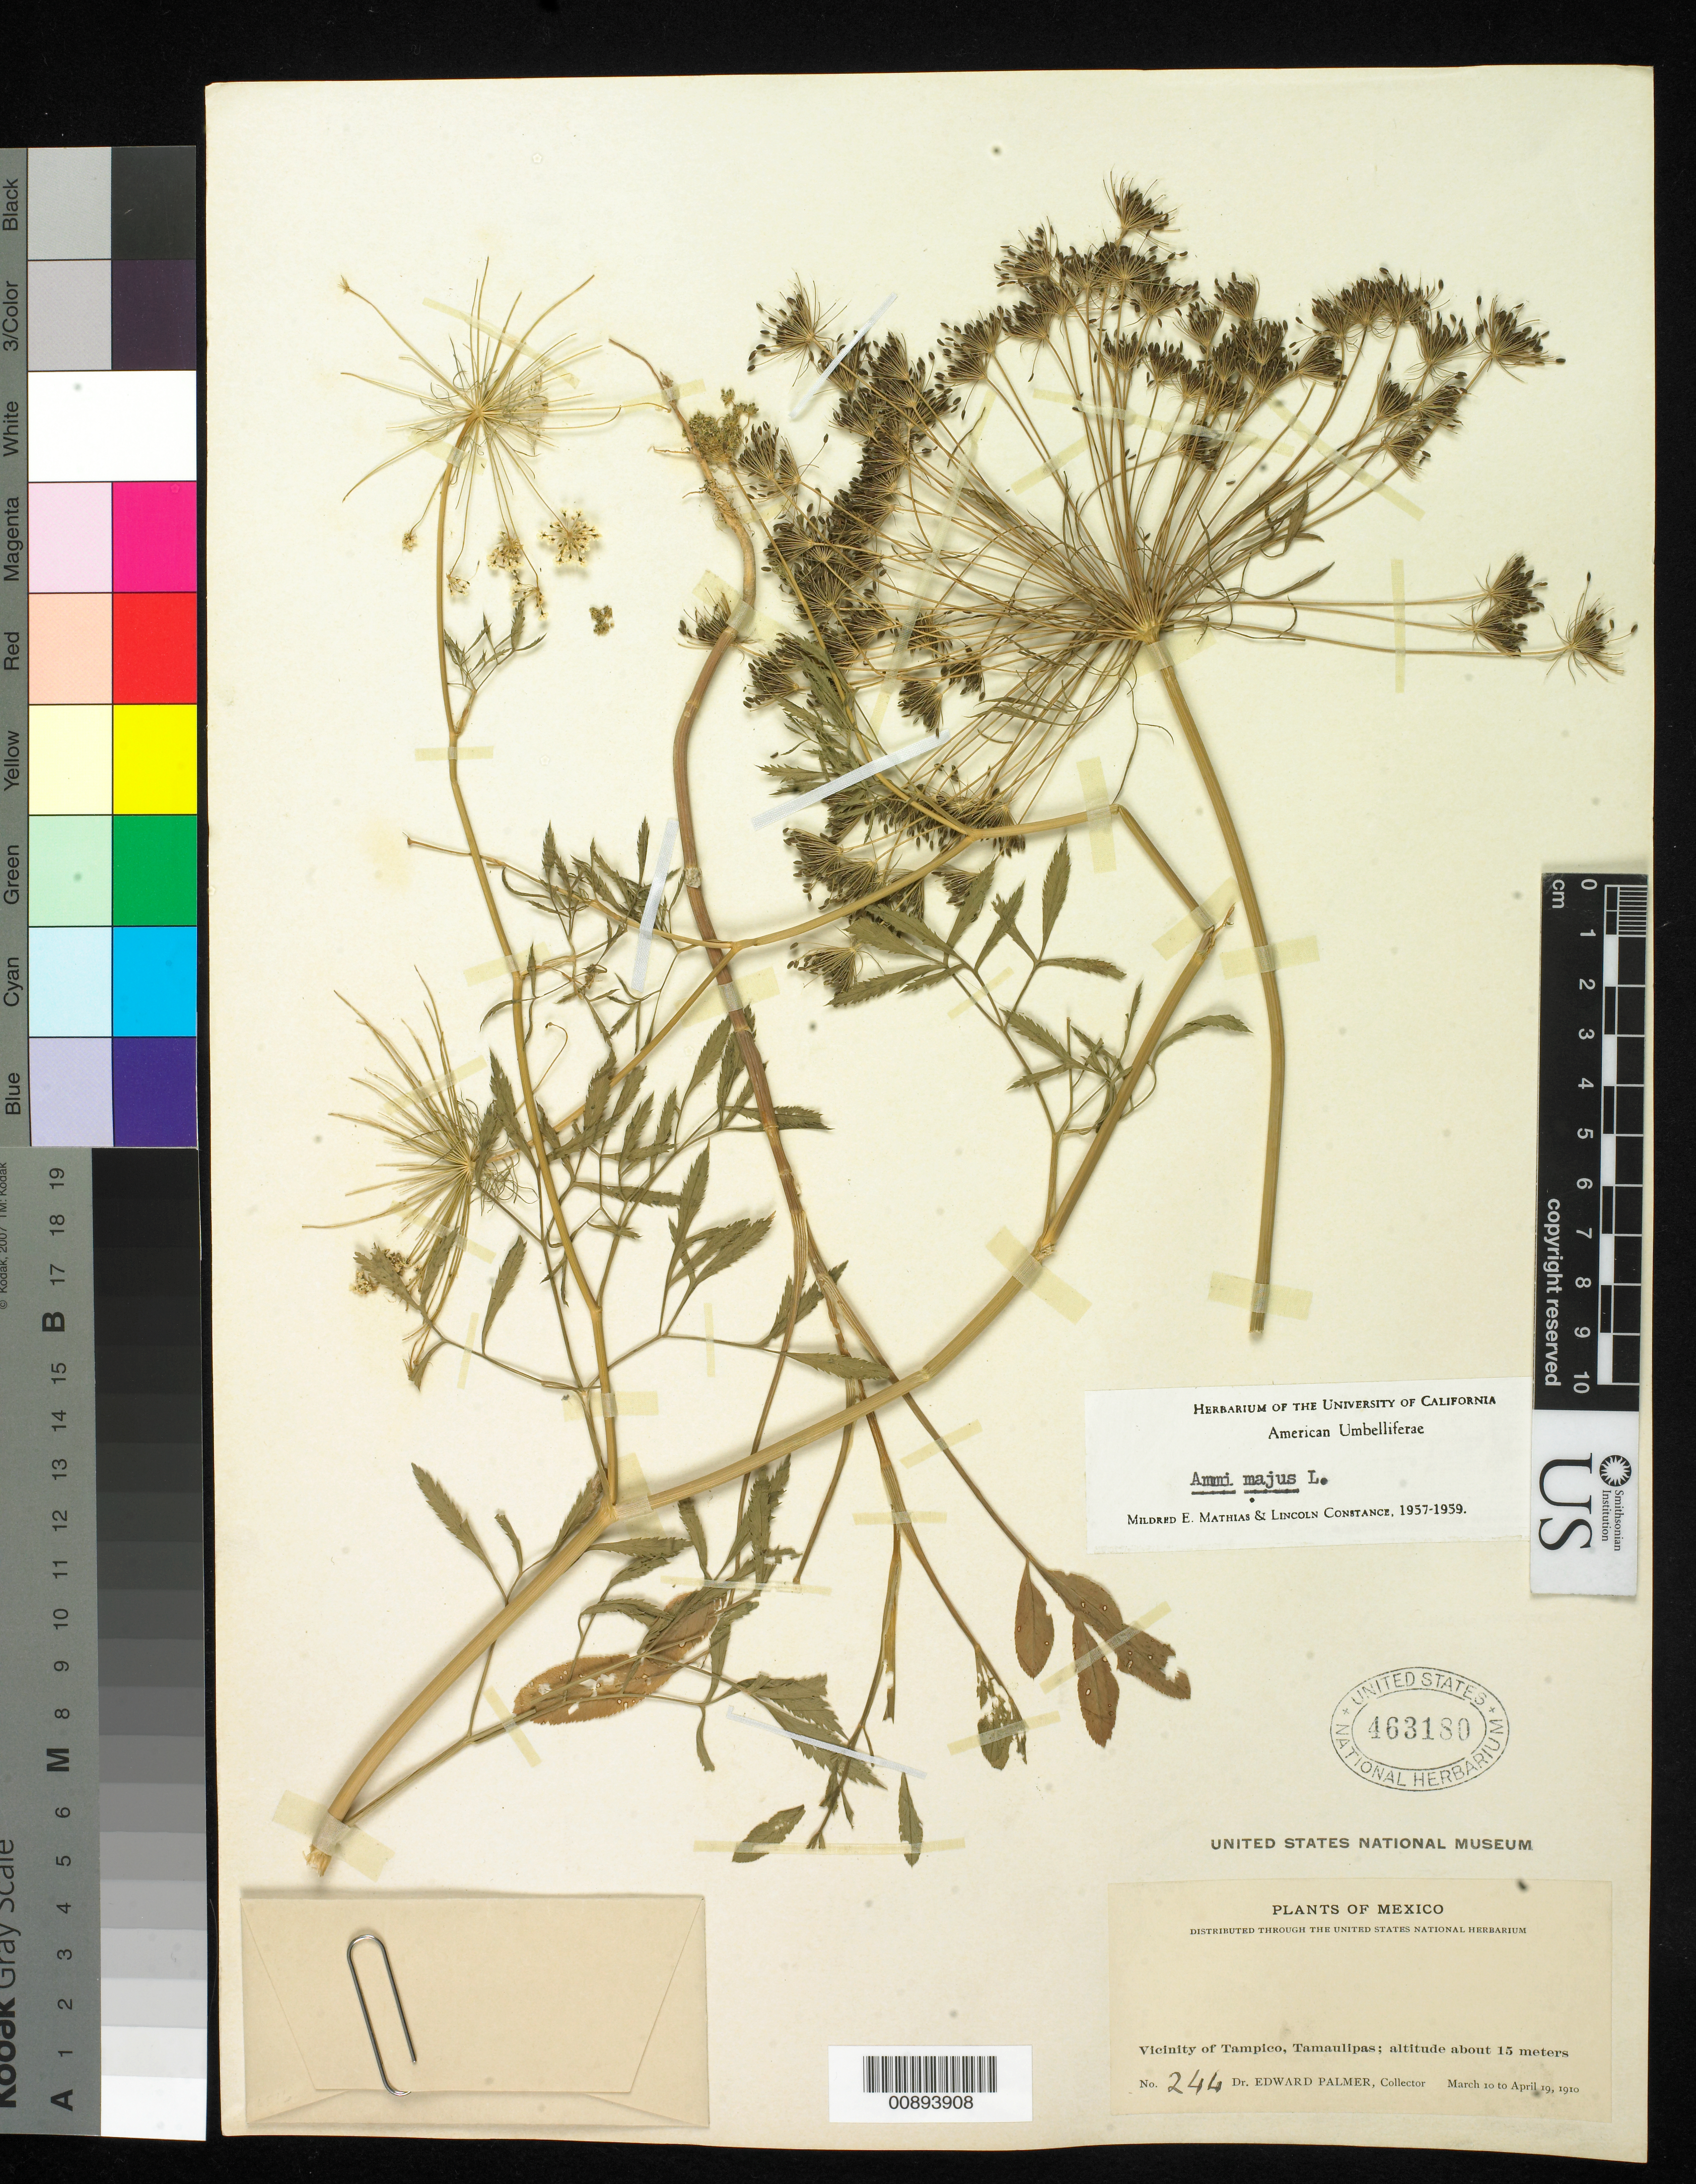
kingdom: Plantae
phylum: Tracheophyta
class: Magnoliopsida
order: Apiales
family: Apiaceae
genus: Ammi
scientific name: Ammi majus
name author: L.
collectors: E. Palmer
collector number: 244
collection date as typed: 10 Mar 1910 to 19 Apr 1910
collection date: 1910-03-10/1910-04-19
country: Mexico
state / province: Tamaulipas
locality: Vicinity of Tampico, Tamaulipas.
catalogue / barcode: US 463180